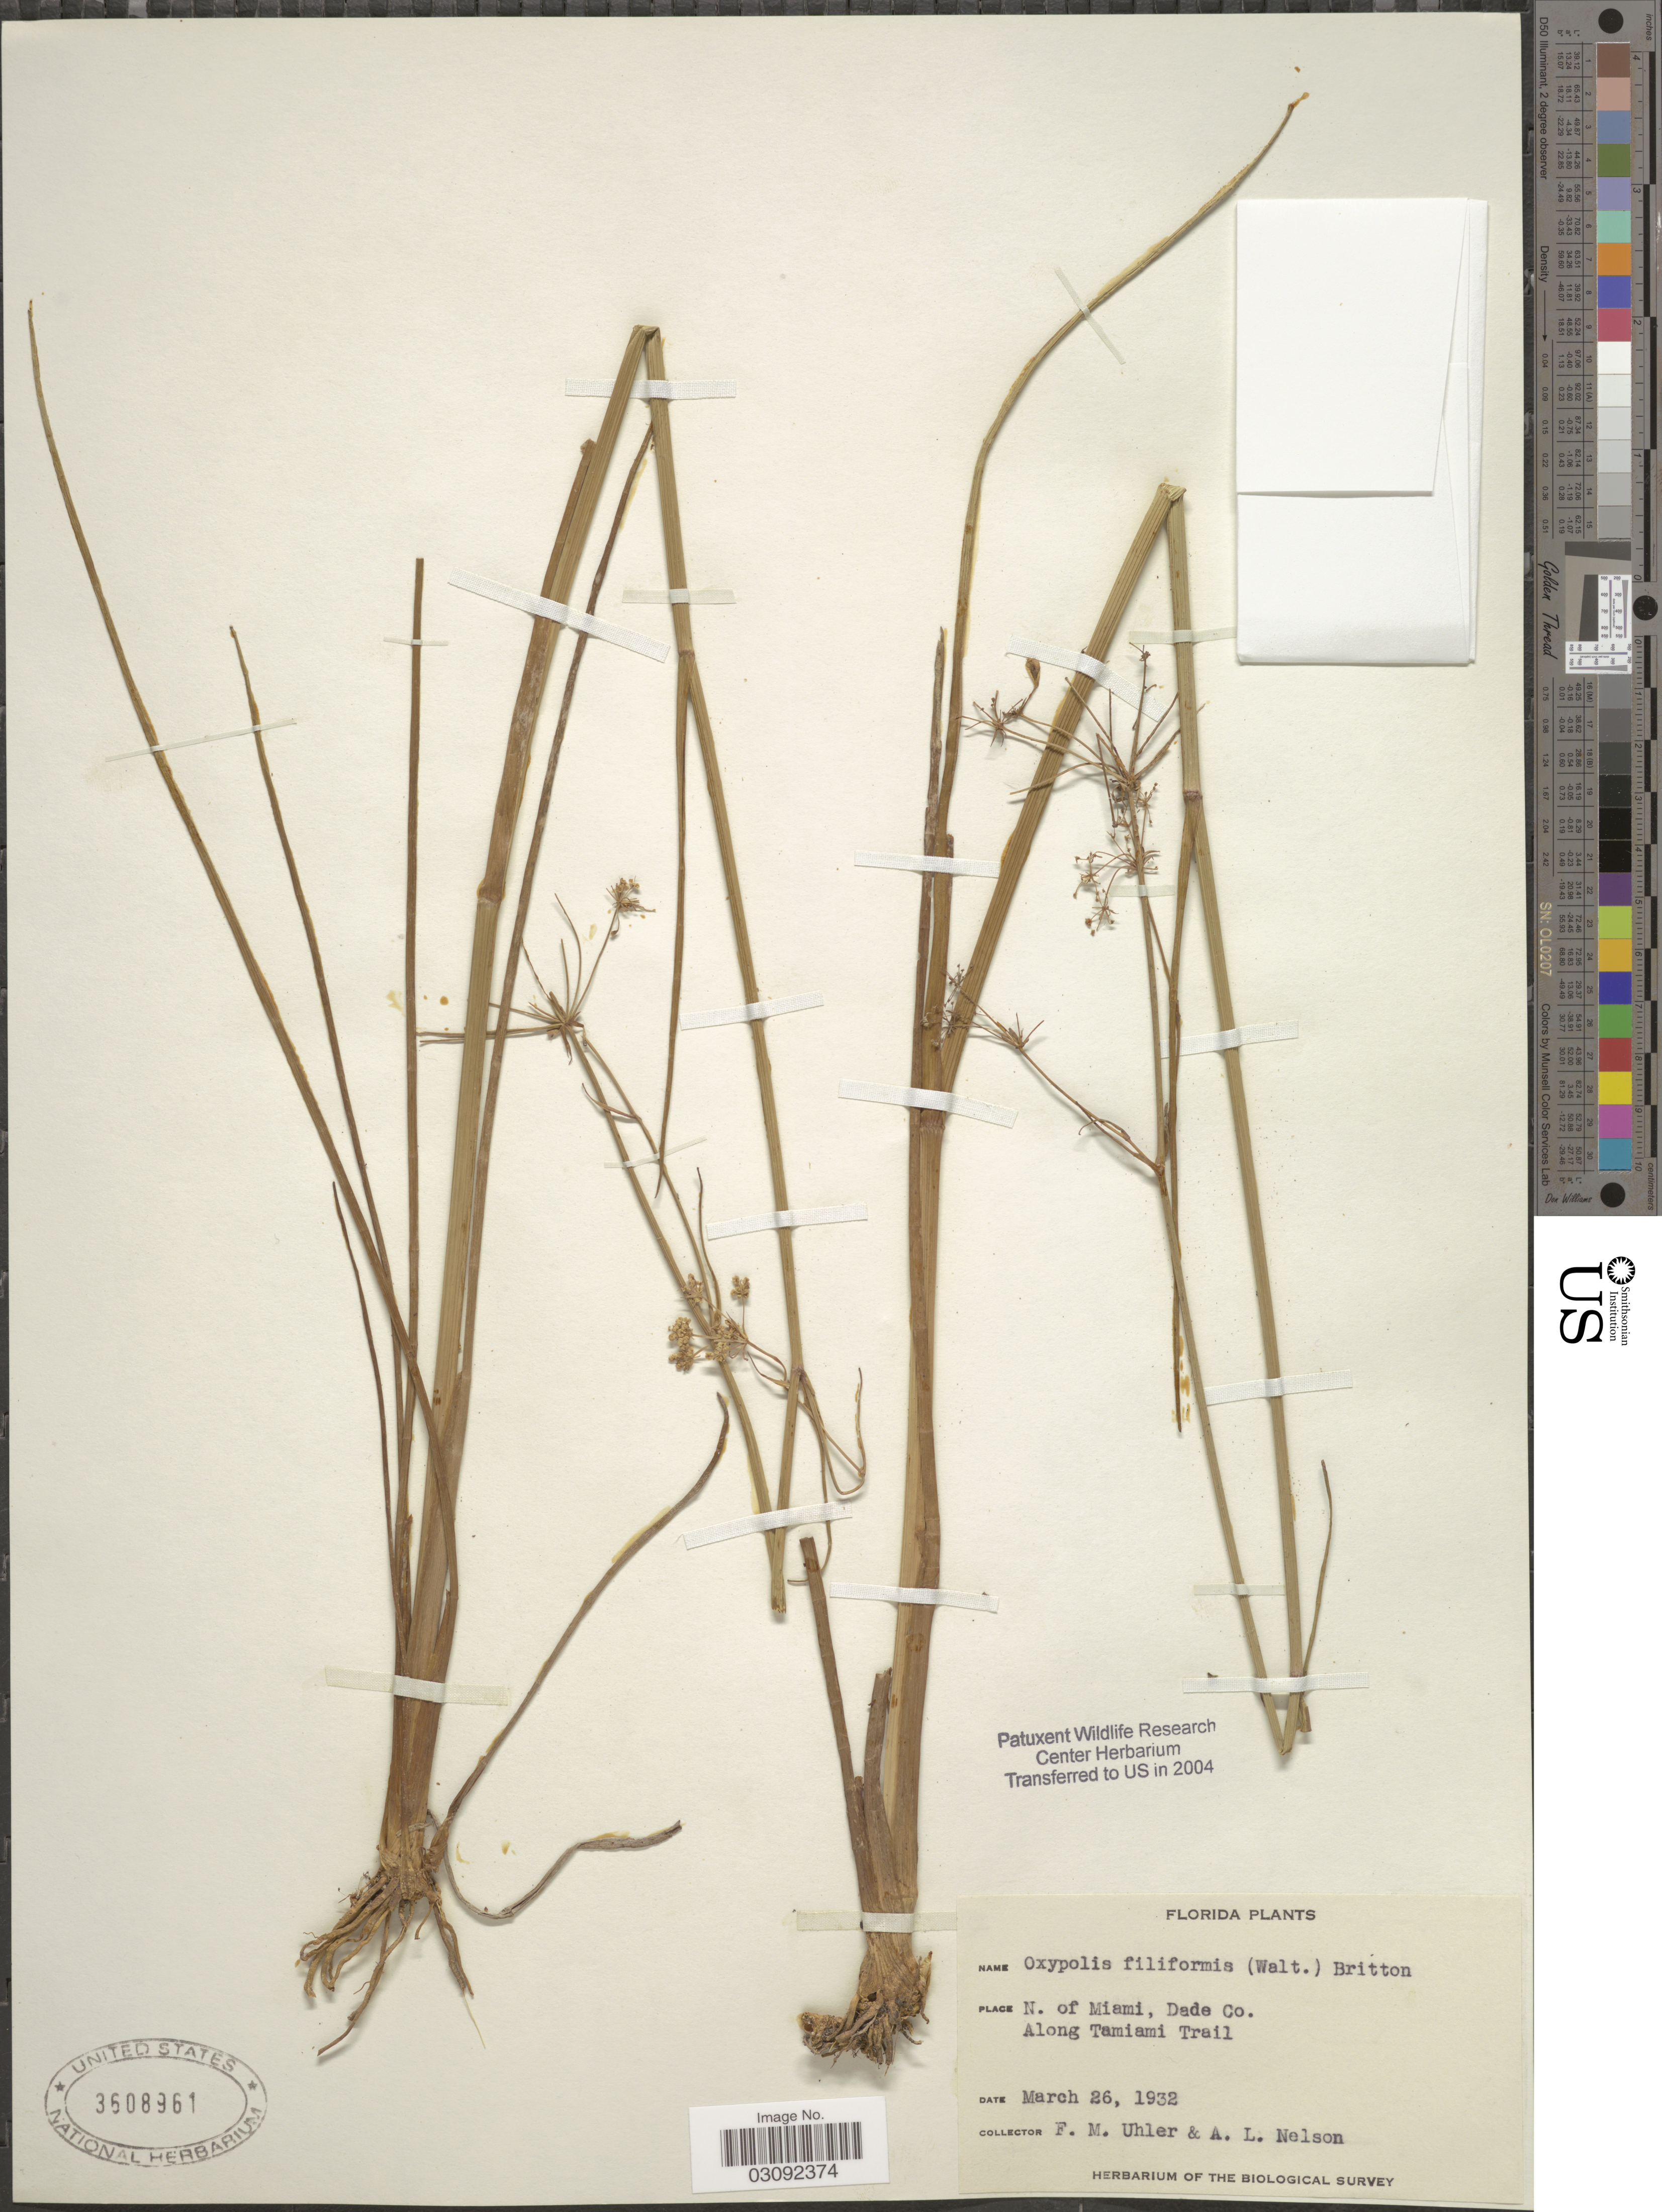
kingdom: Plantae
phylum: Tracheophyta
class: Magnoliopsida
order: Apiales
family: Apiaceae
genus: Oxypolis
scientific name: Oxypolis filiformis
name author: (Walter) Britton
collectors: F. M. Uhler & A. L. Nelson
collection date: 1932-03-26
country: United States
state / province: Florida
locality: N. of Miami, Dade Co. Along Tamiami Trail.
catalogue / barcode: US 3608961